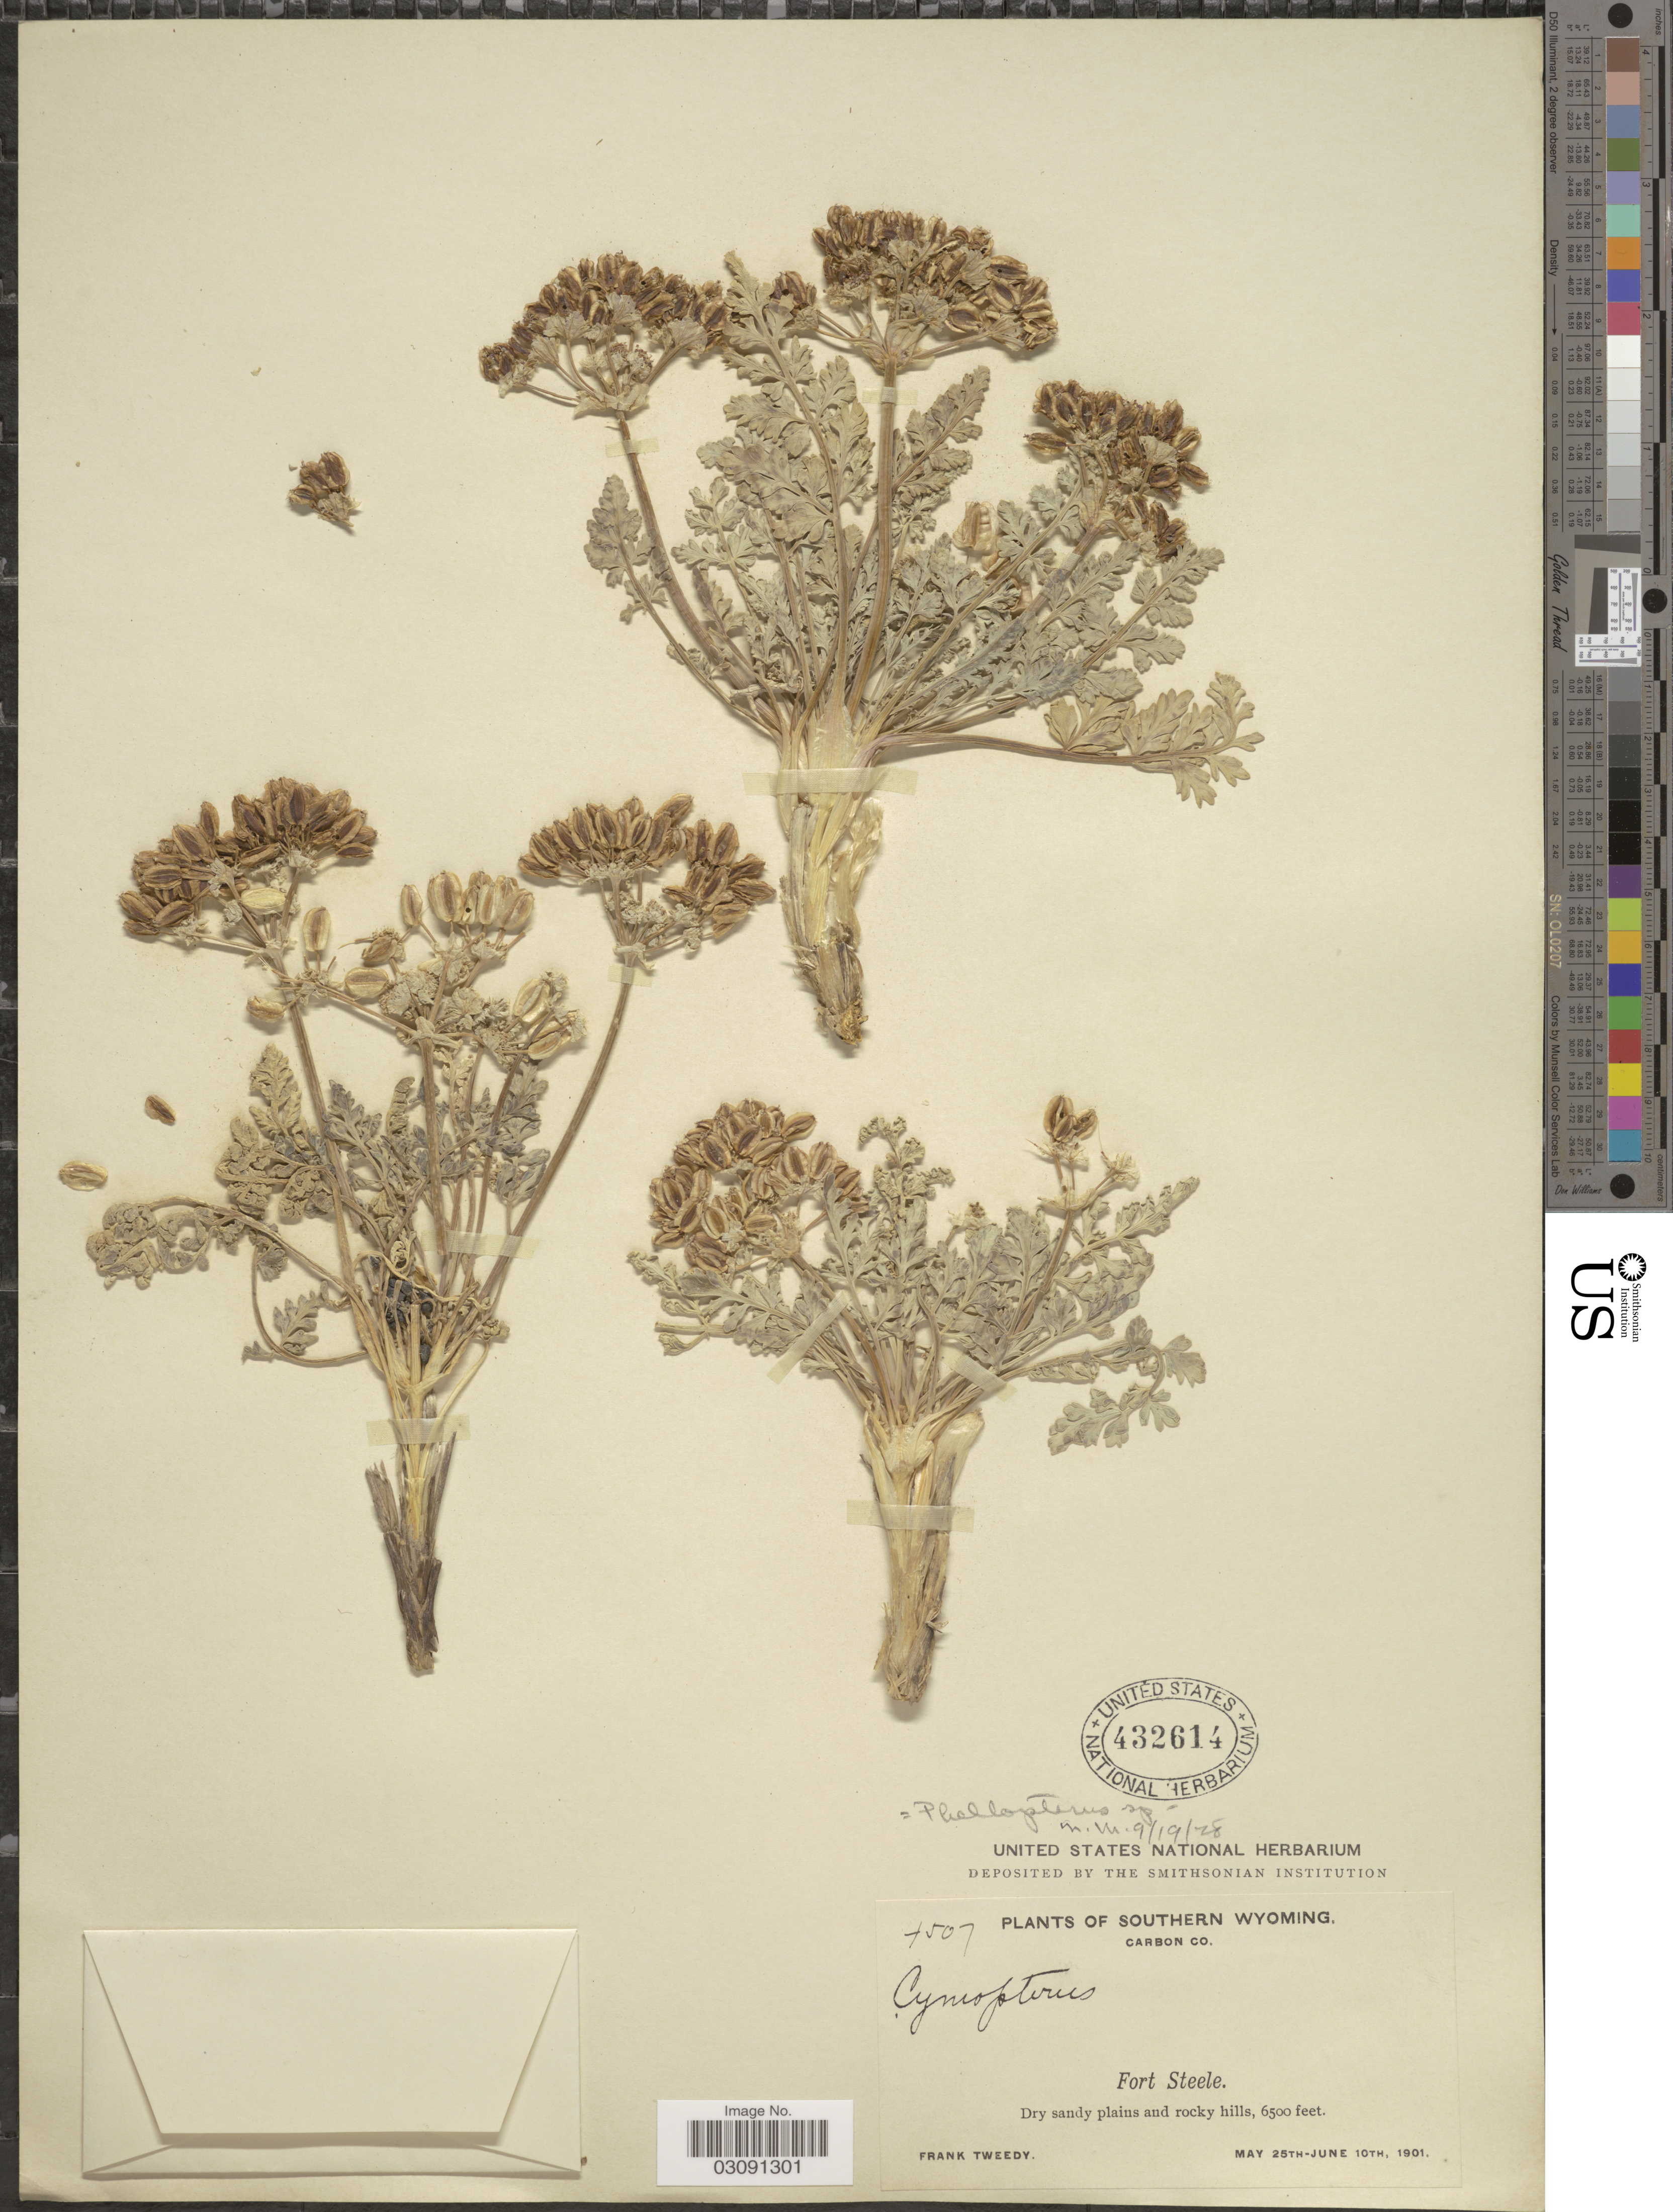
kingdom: Plantae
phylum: Tracheophyta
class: Magnoliopsida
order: Apiales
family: Apiaceae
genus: Cymopterus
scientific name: Cymopterus bulbosus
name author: A. Nelson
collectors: F. Tweedy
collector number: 4507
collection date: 1901-05-25/1901-06-10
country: United States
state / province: Wyoming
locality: Southern Wyoming. Carbon Co. Fort Steele.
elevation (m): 1981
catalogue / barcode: US 432614